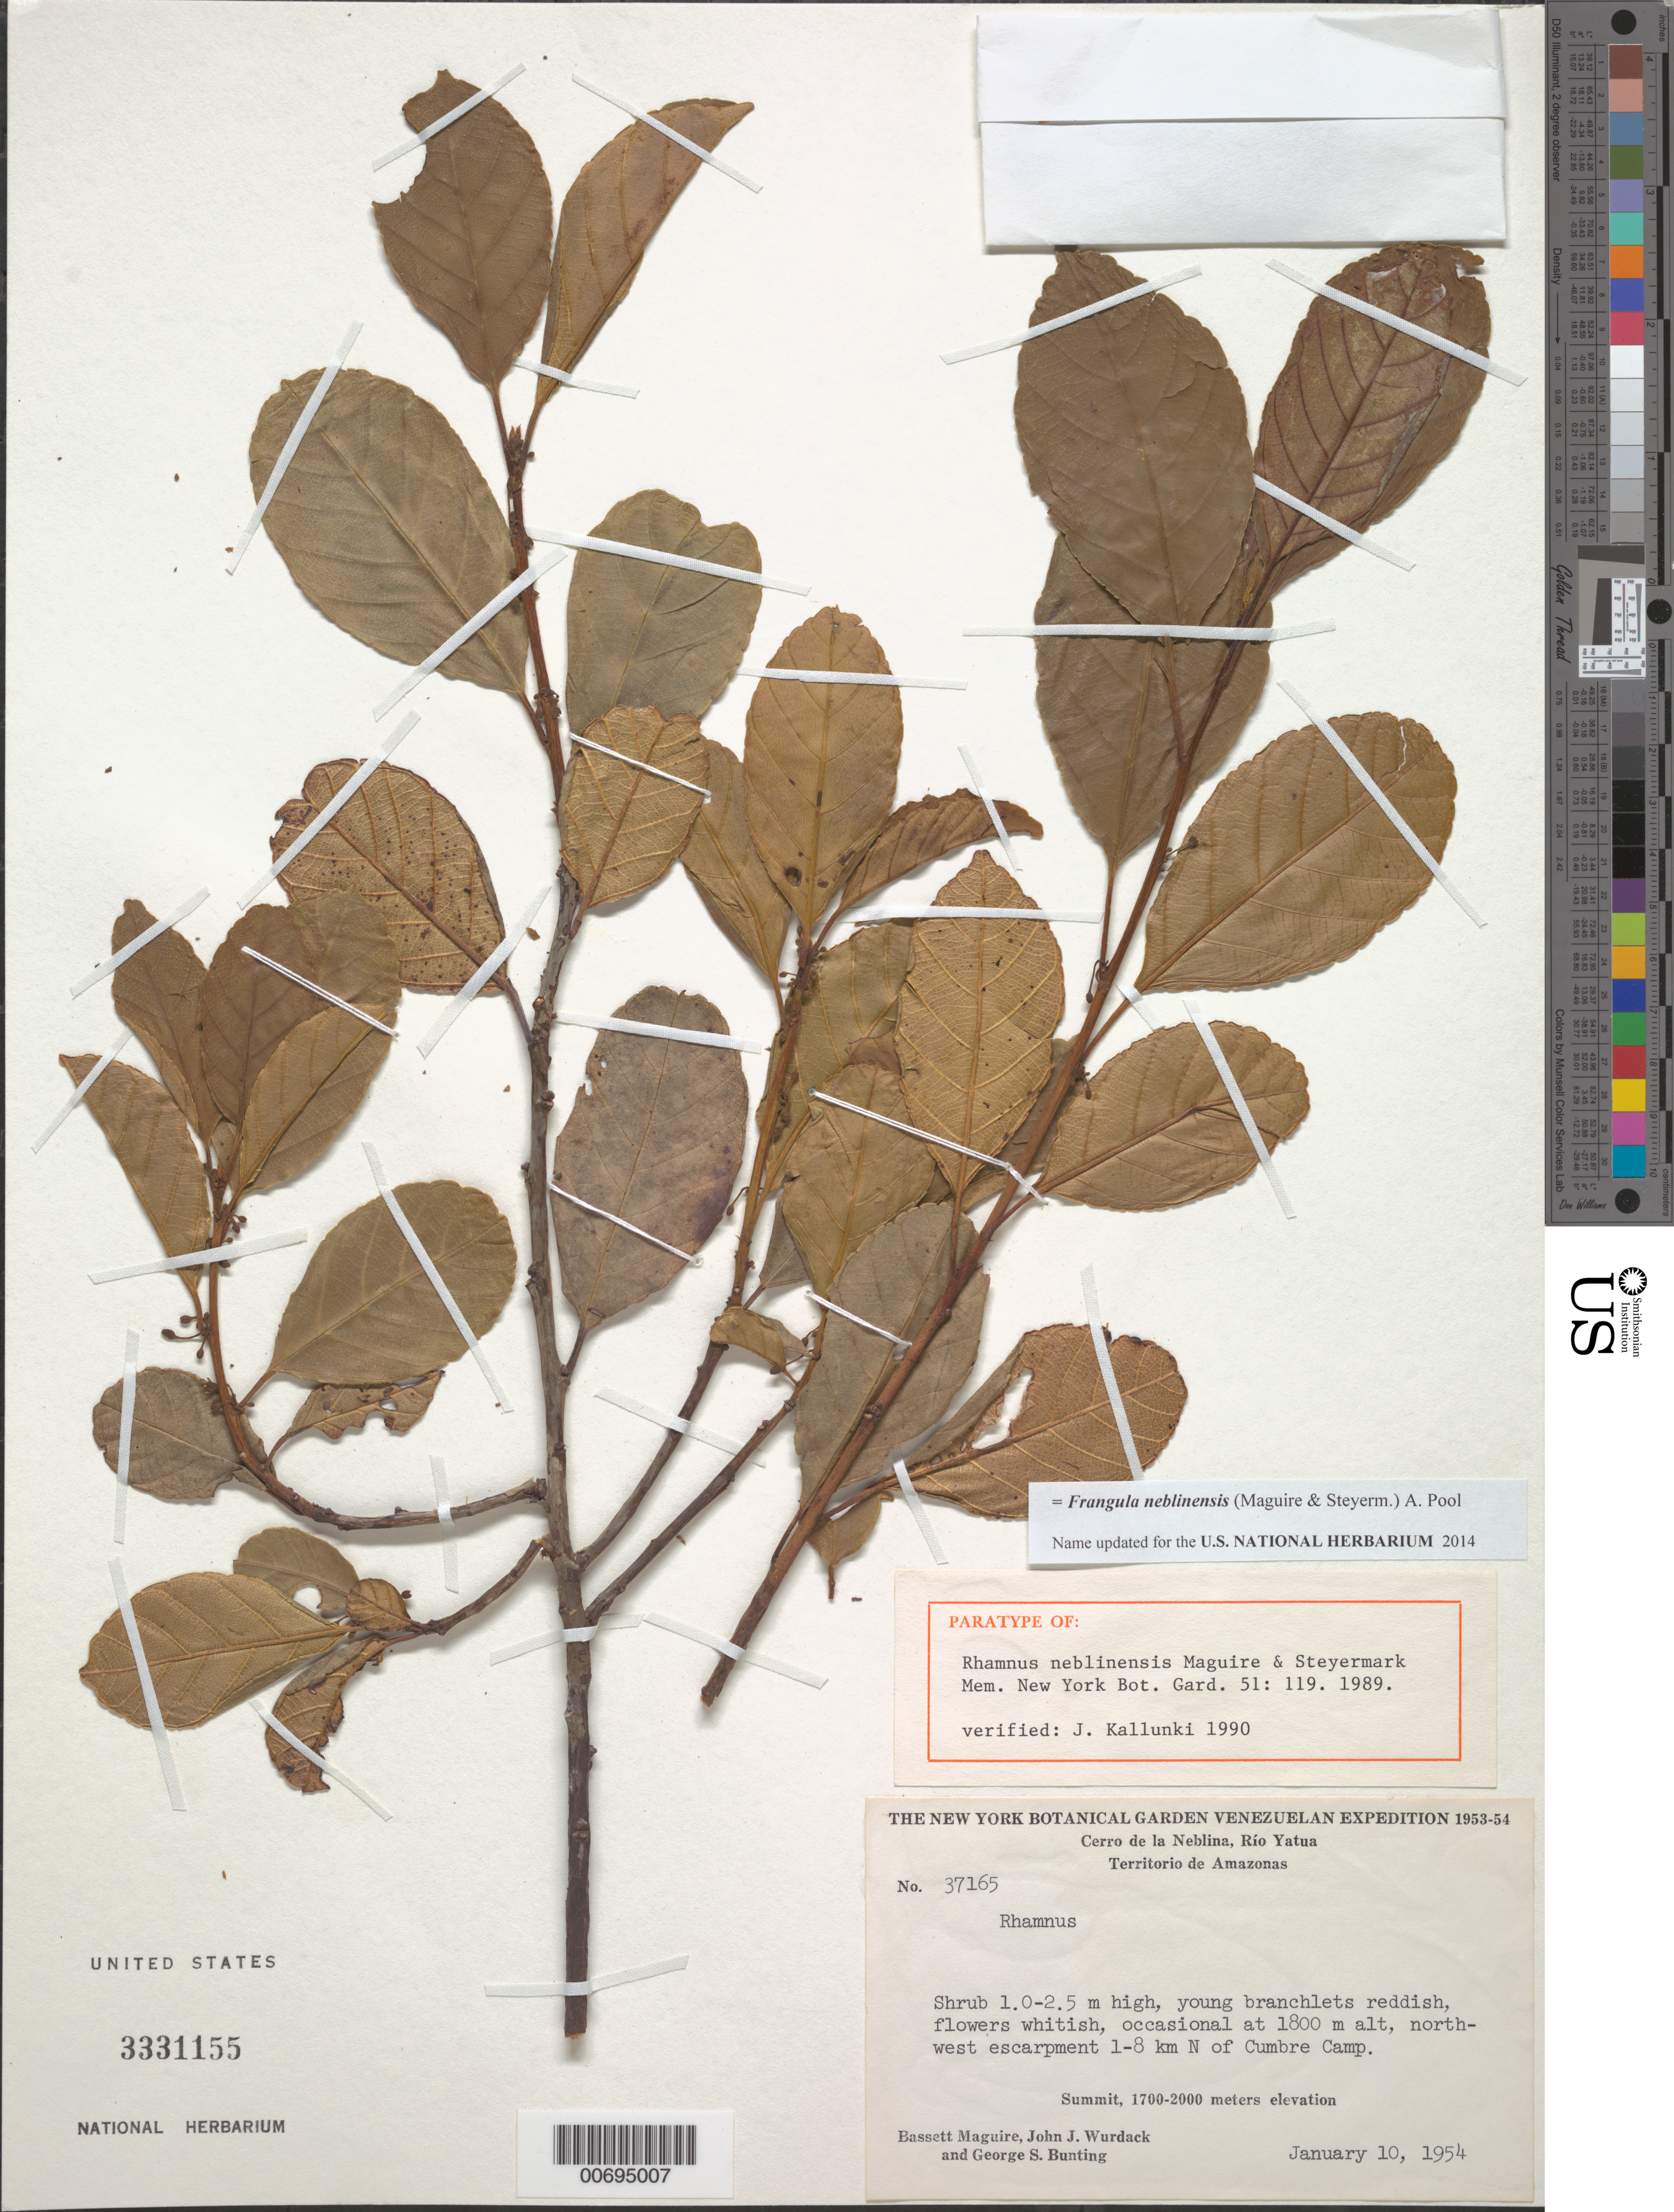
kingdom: Plantae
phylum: Tracheophyta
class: Magnoliopsida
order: Rosales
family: Rhamnaceae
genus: Frangula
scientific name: Frangula neblinensis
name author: A. Pool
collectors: B. Maguire, J. J. Wurdack & G. S. Bunting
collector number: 37165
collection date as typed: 10-Jan-54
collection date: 1954-01-10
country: Venezuela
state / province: Amazonas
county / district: Río Negro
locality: Cerro de la Neblina, Río Yatua, 1-8 km N of Cumbre Camp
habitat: NW escarpment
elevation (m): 1700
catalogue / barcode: US 3331155